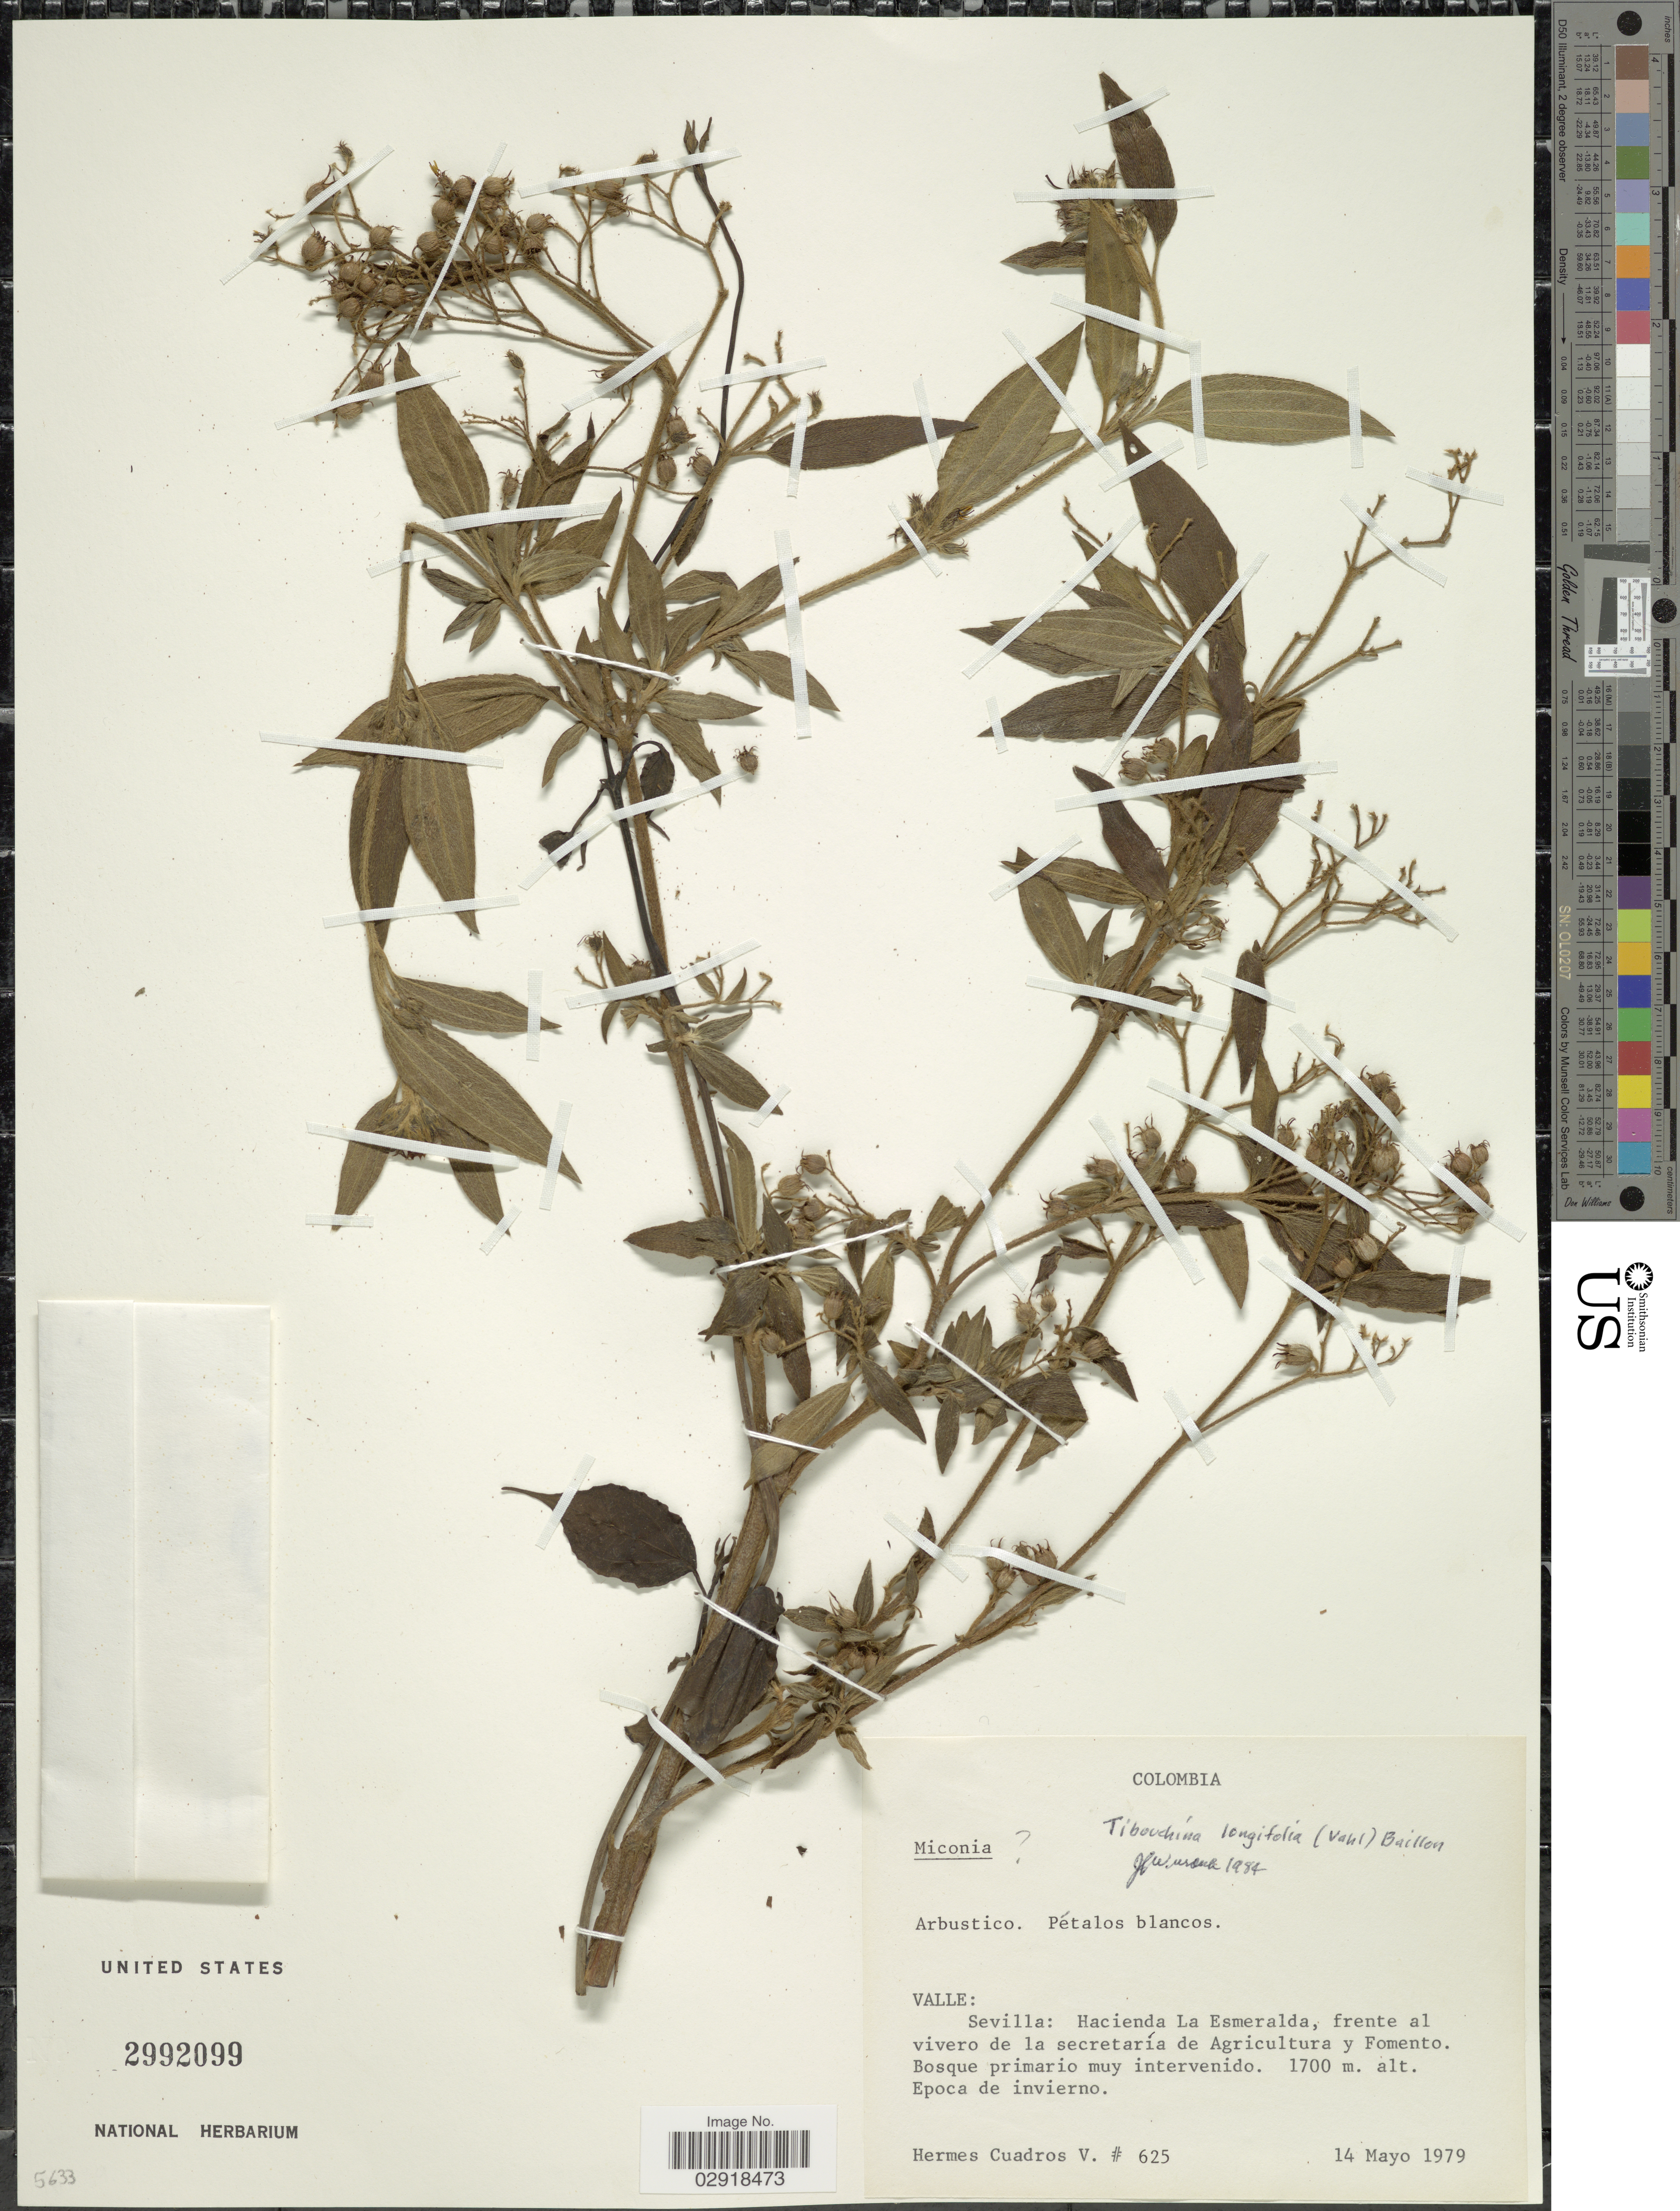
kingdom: Plantae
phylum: Tracheophyta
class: Magnoliopsida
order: Myrtales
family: Melastomataceae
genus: Chaetogastra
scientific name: Chaetogastra longifolia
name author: (Vahl) DC.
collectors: H. Cuadros V.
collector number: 625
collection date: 1979-05-14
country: Colombia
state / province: Valle del Cauca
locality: Valle, Sevilla, Hacienda La Esmeralda, frente al vivero de la secretaría de Agricultura y Fomento.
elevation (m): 1700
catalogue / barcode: US 2992099